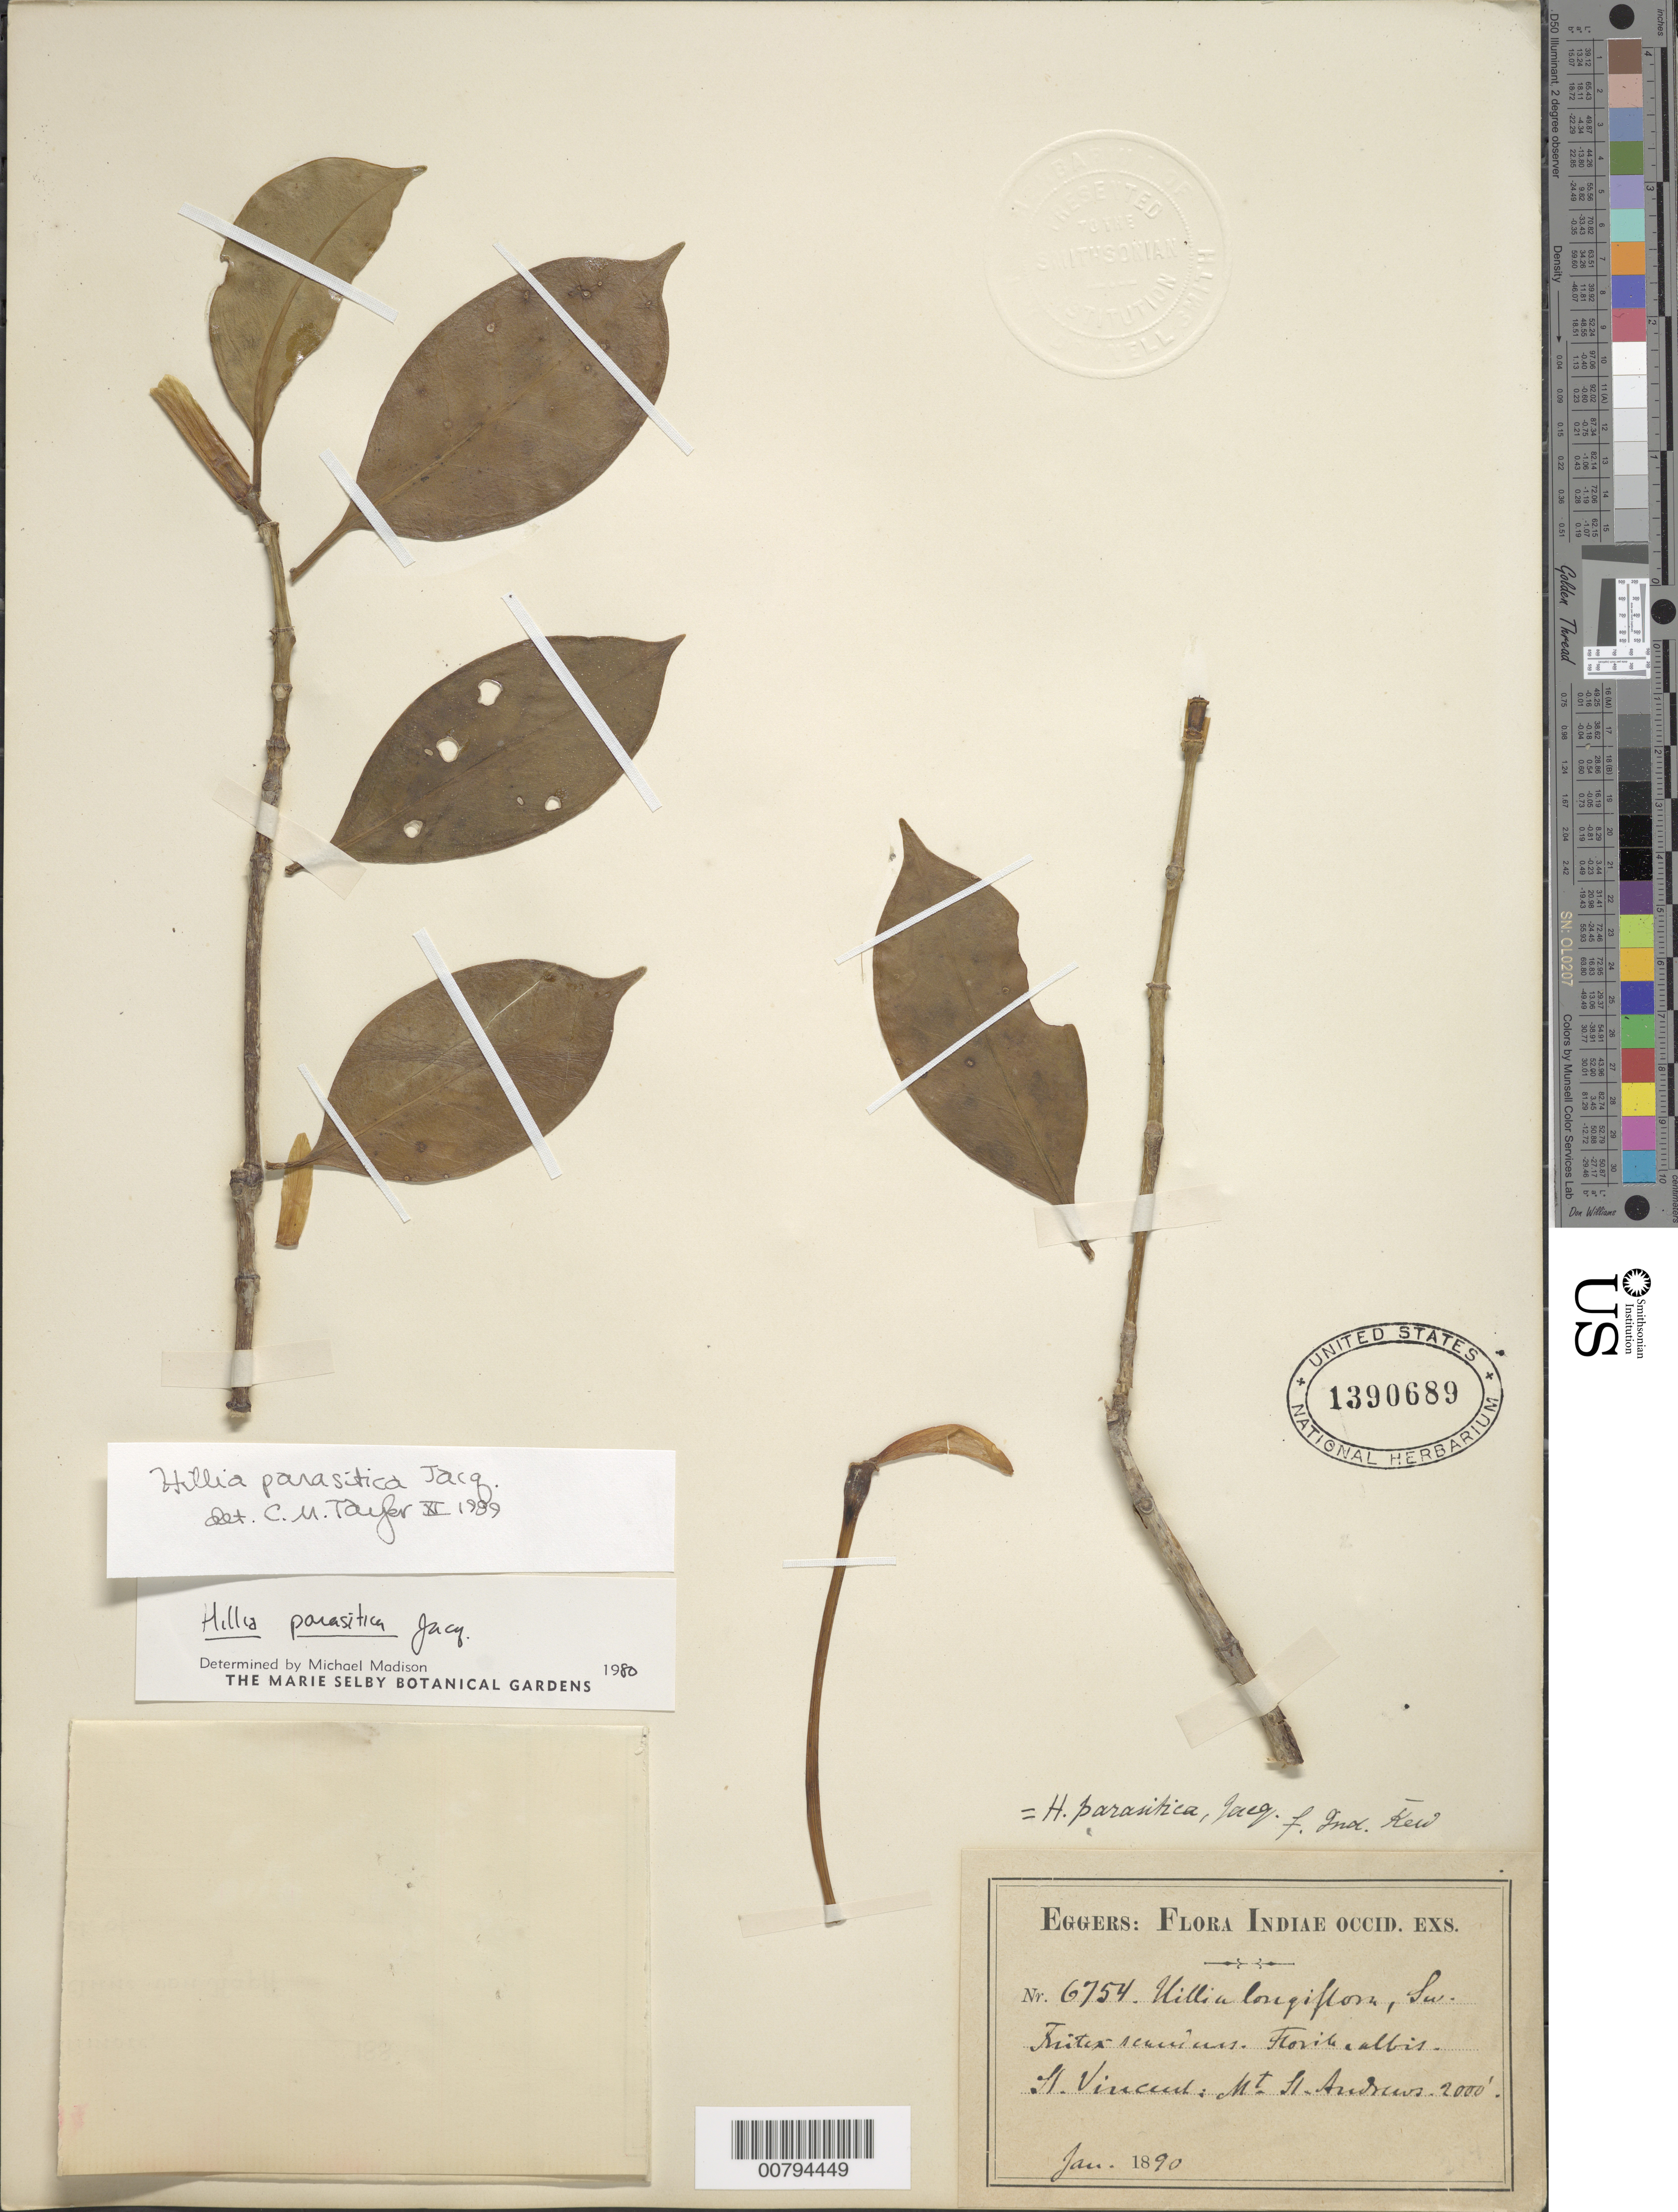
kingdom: Plantae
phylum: Tracheophyta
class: Magnoliopsida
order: Gentianales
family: Rubiaceae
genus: Hillia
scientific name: Hillia parasitica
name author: Jacq.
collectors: H. F. A. von Eggers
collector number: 6754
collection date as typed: Jan 1890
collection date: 1890-01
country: St. Vincent - Grenadines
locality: Mt. St. Andrews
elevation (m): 610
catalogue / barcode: US 1390689